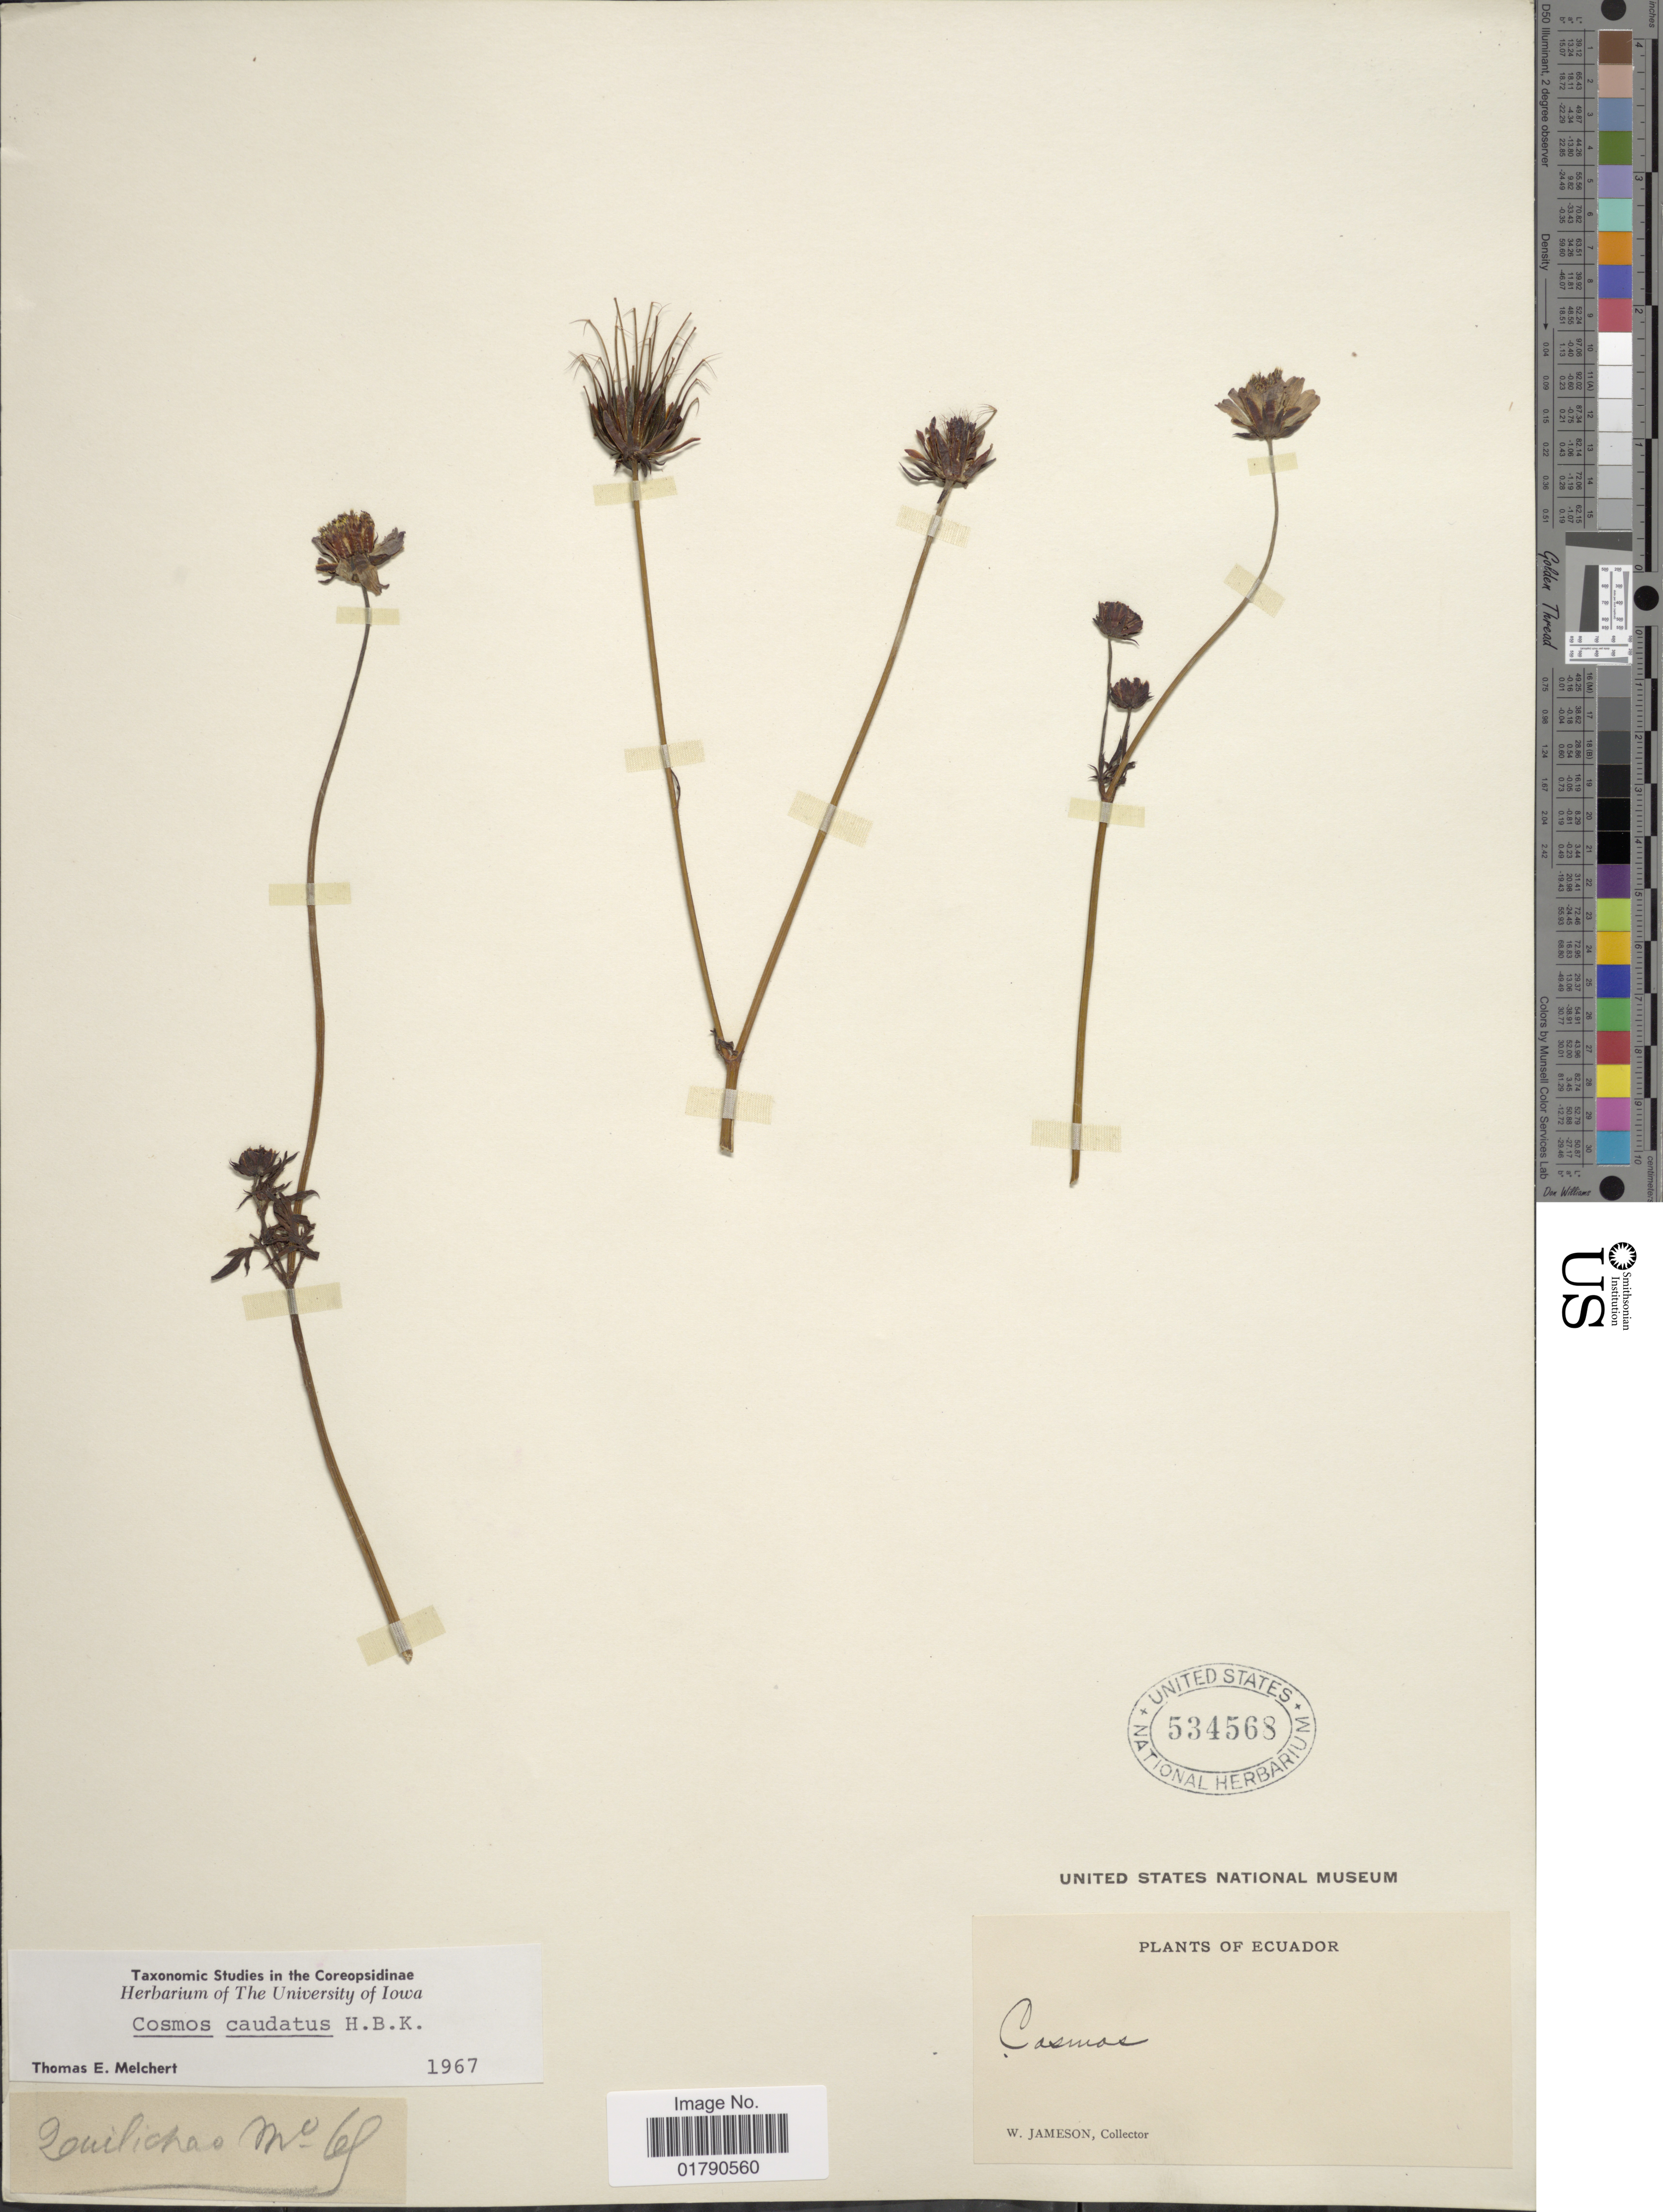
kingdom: Plantae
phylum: Tracheophyta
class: Magnoliopsida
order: Asterales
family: Asteraceae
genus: Cosmos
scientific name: Cosmos caudatus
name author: Kunth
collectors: W. Jameson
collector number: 69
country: Ecuador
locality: Quilichao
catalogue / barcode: US 534568